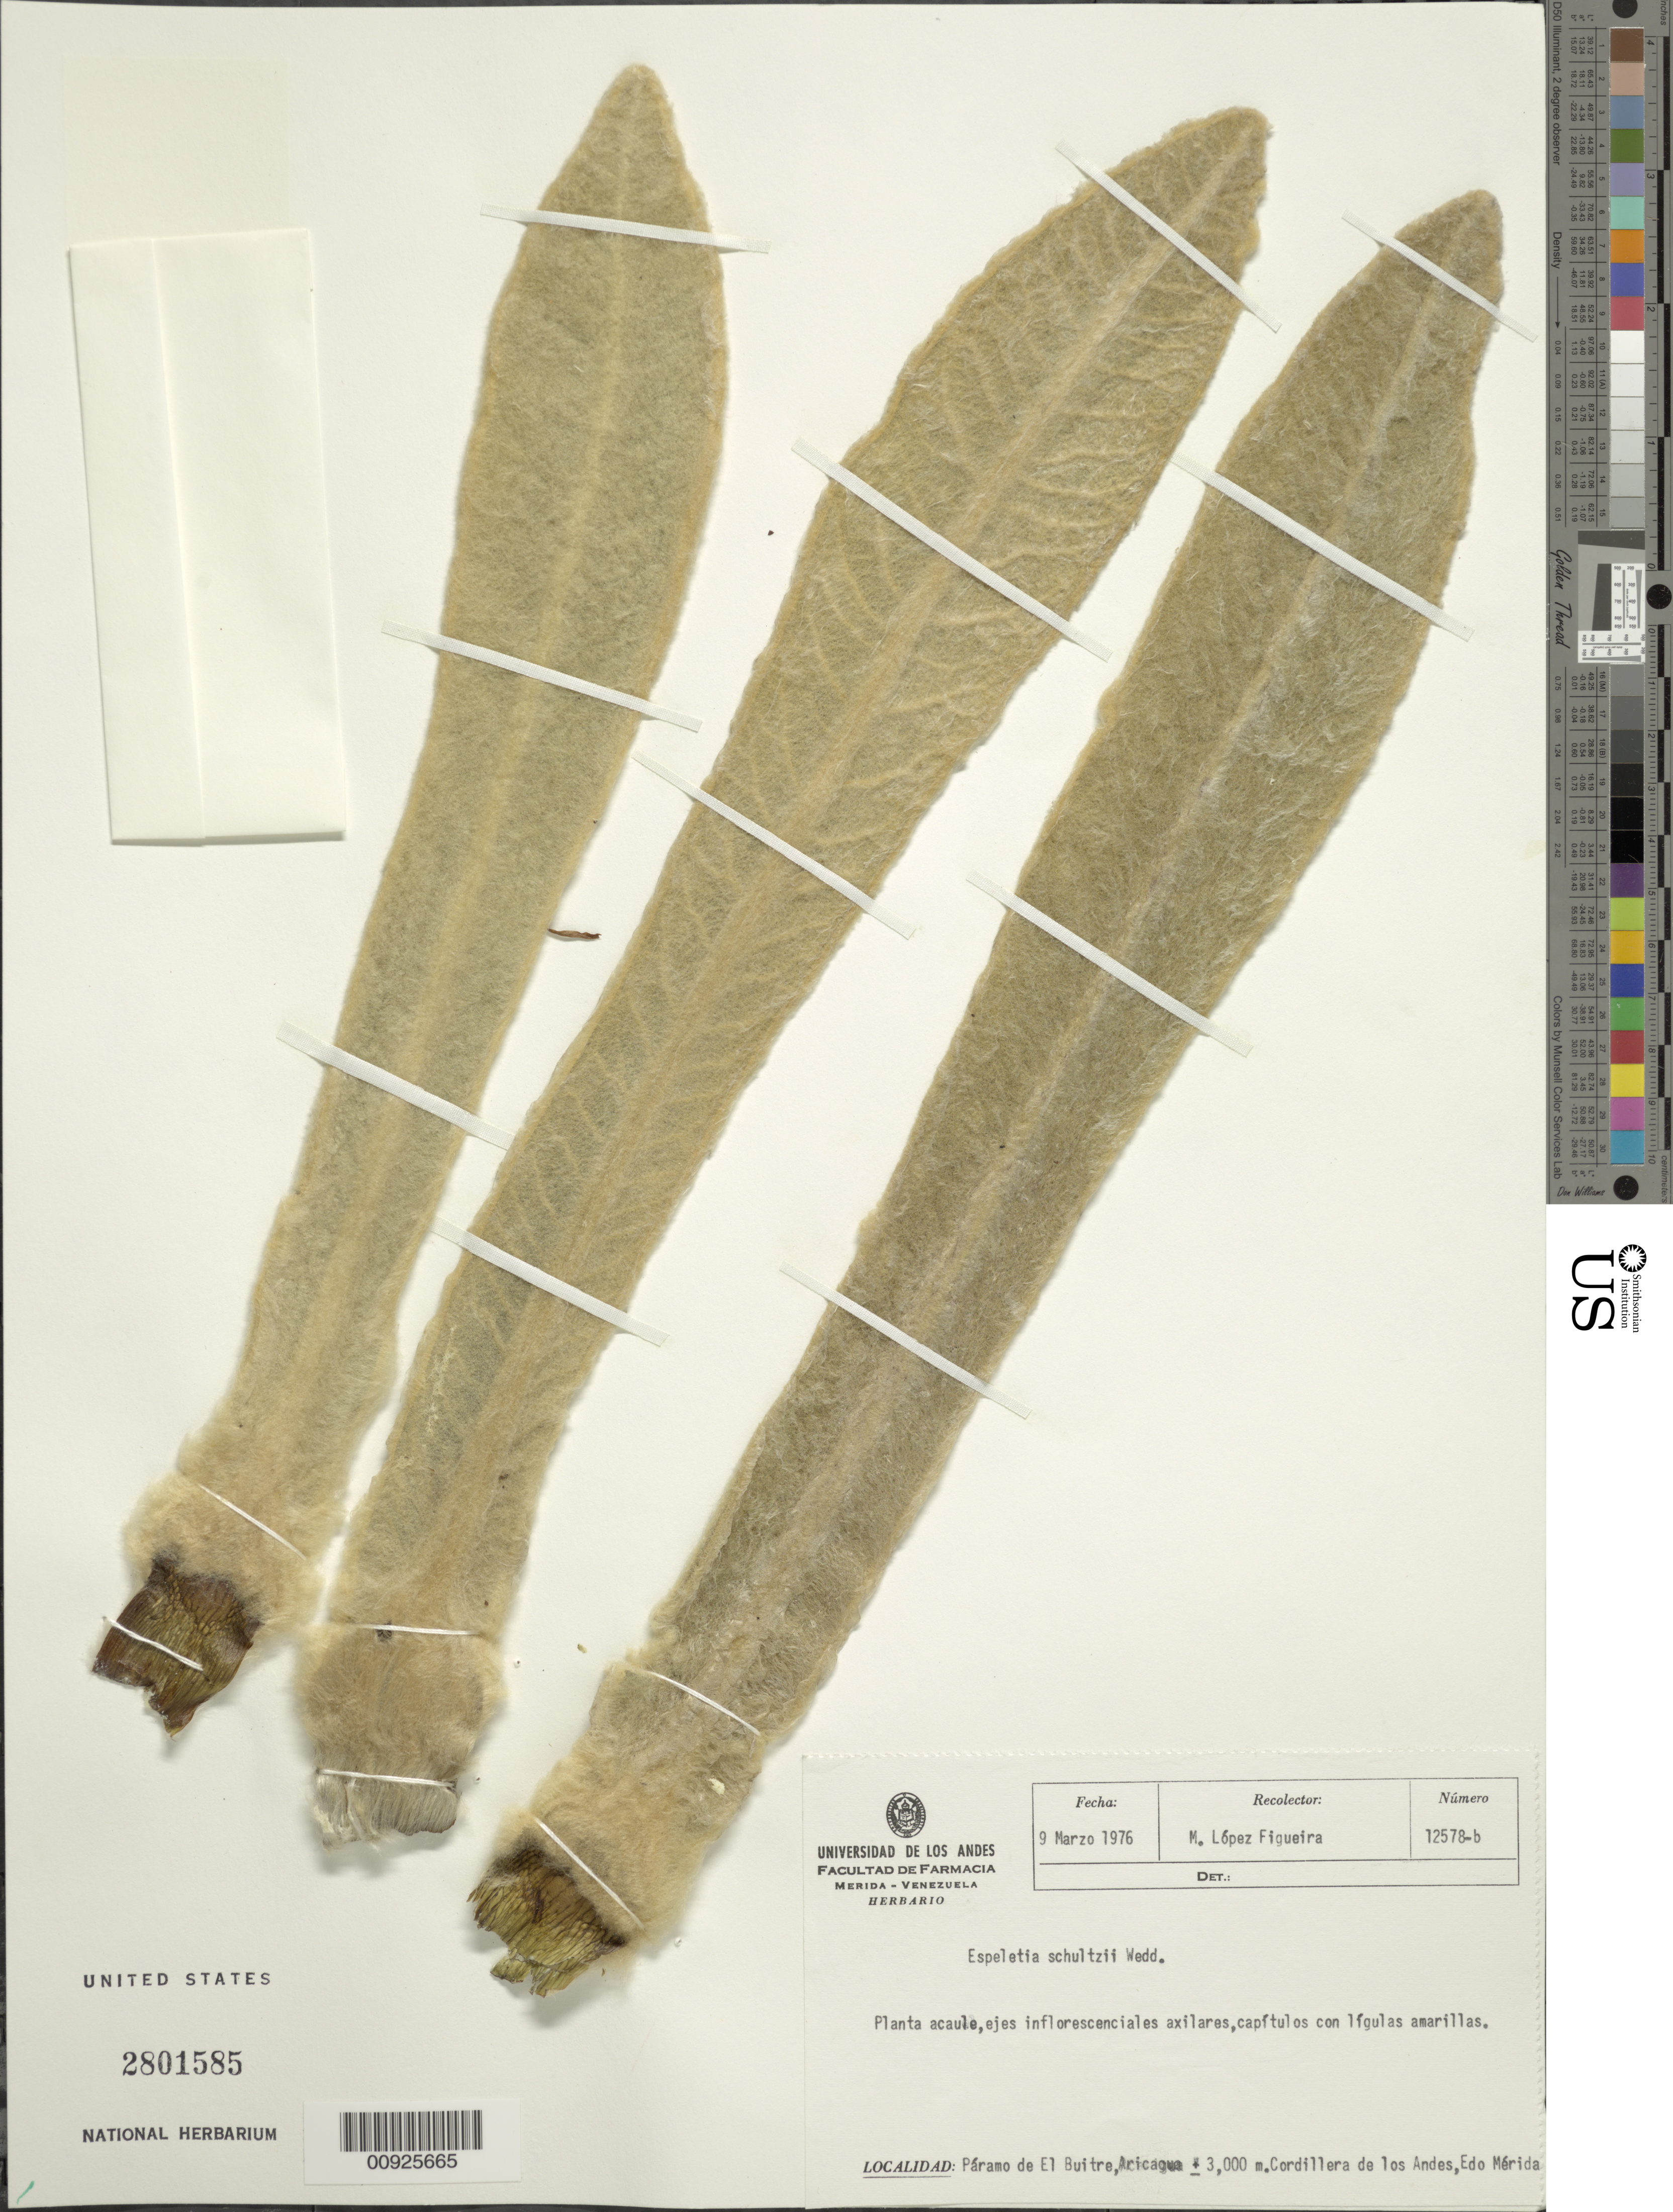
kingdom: Plantae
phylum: Tracheophyta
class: Magnoliopsida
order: Asterales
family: Asteraceae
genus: Espeletia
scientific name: Espeletia schultzii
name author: Wedd.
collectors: M. López Figueiras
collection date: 1976-03-09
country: Venezuela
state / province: Mérida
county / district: Aricagua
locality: P. del Buitre. Páramo de El Buitre, Aricagua.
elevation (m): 3000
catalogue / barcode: US 2801585